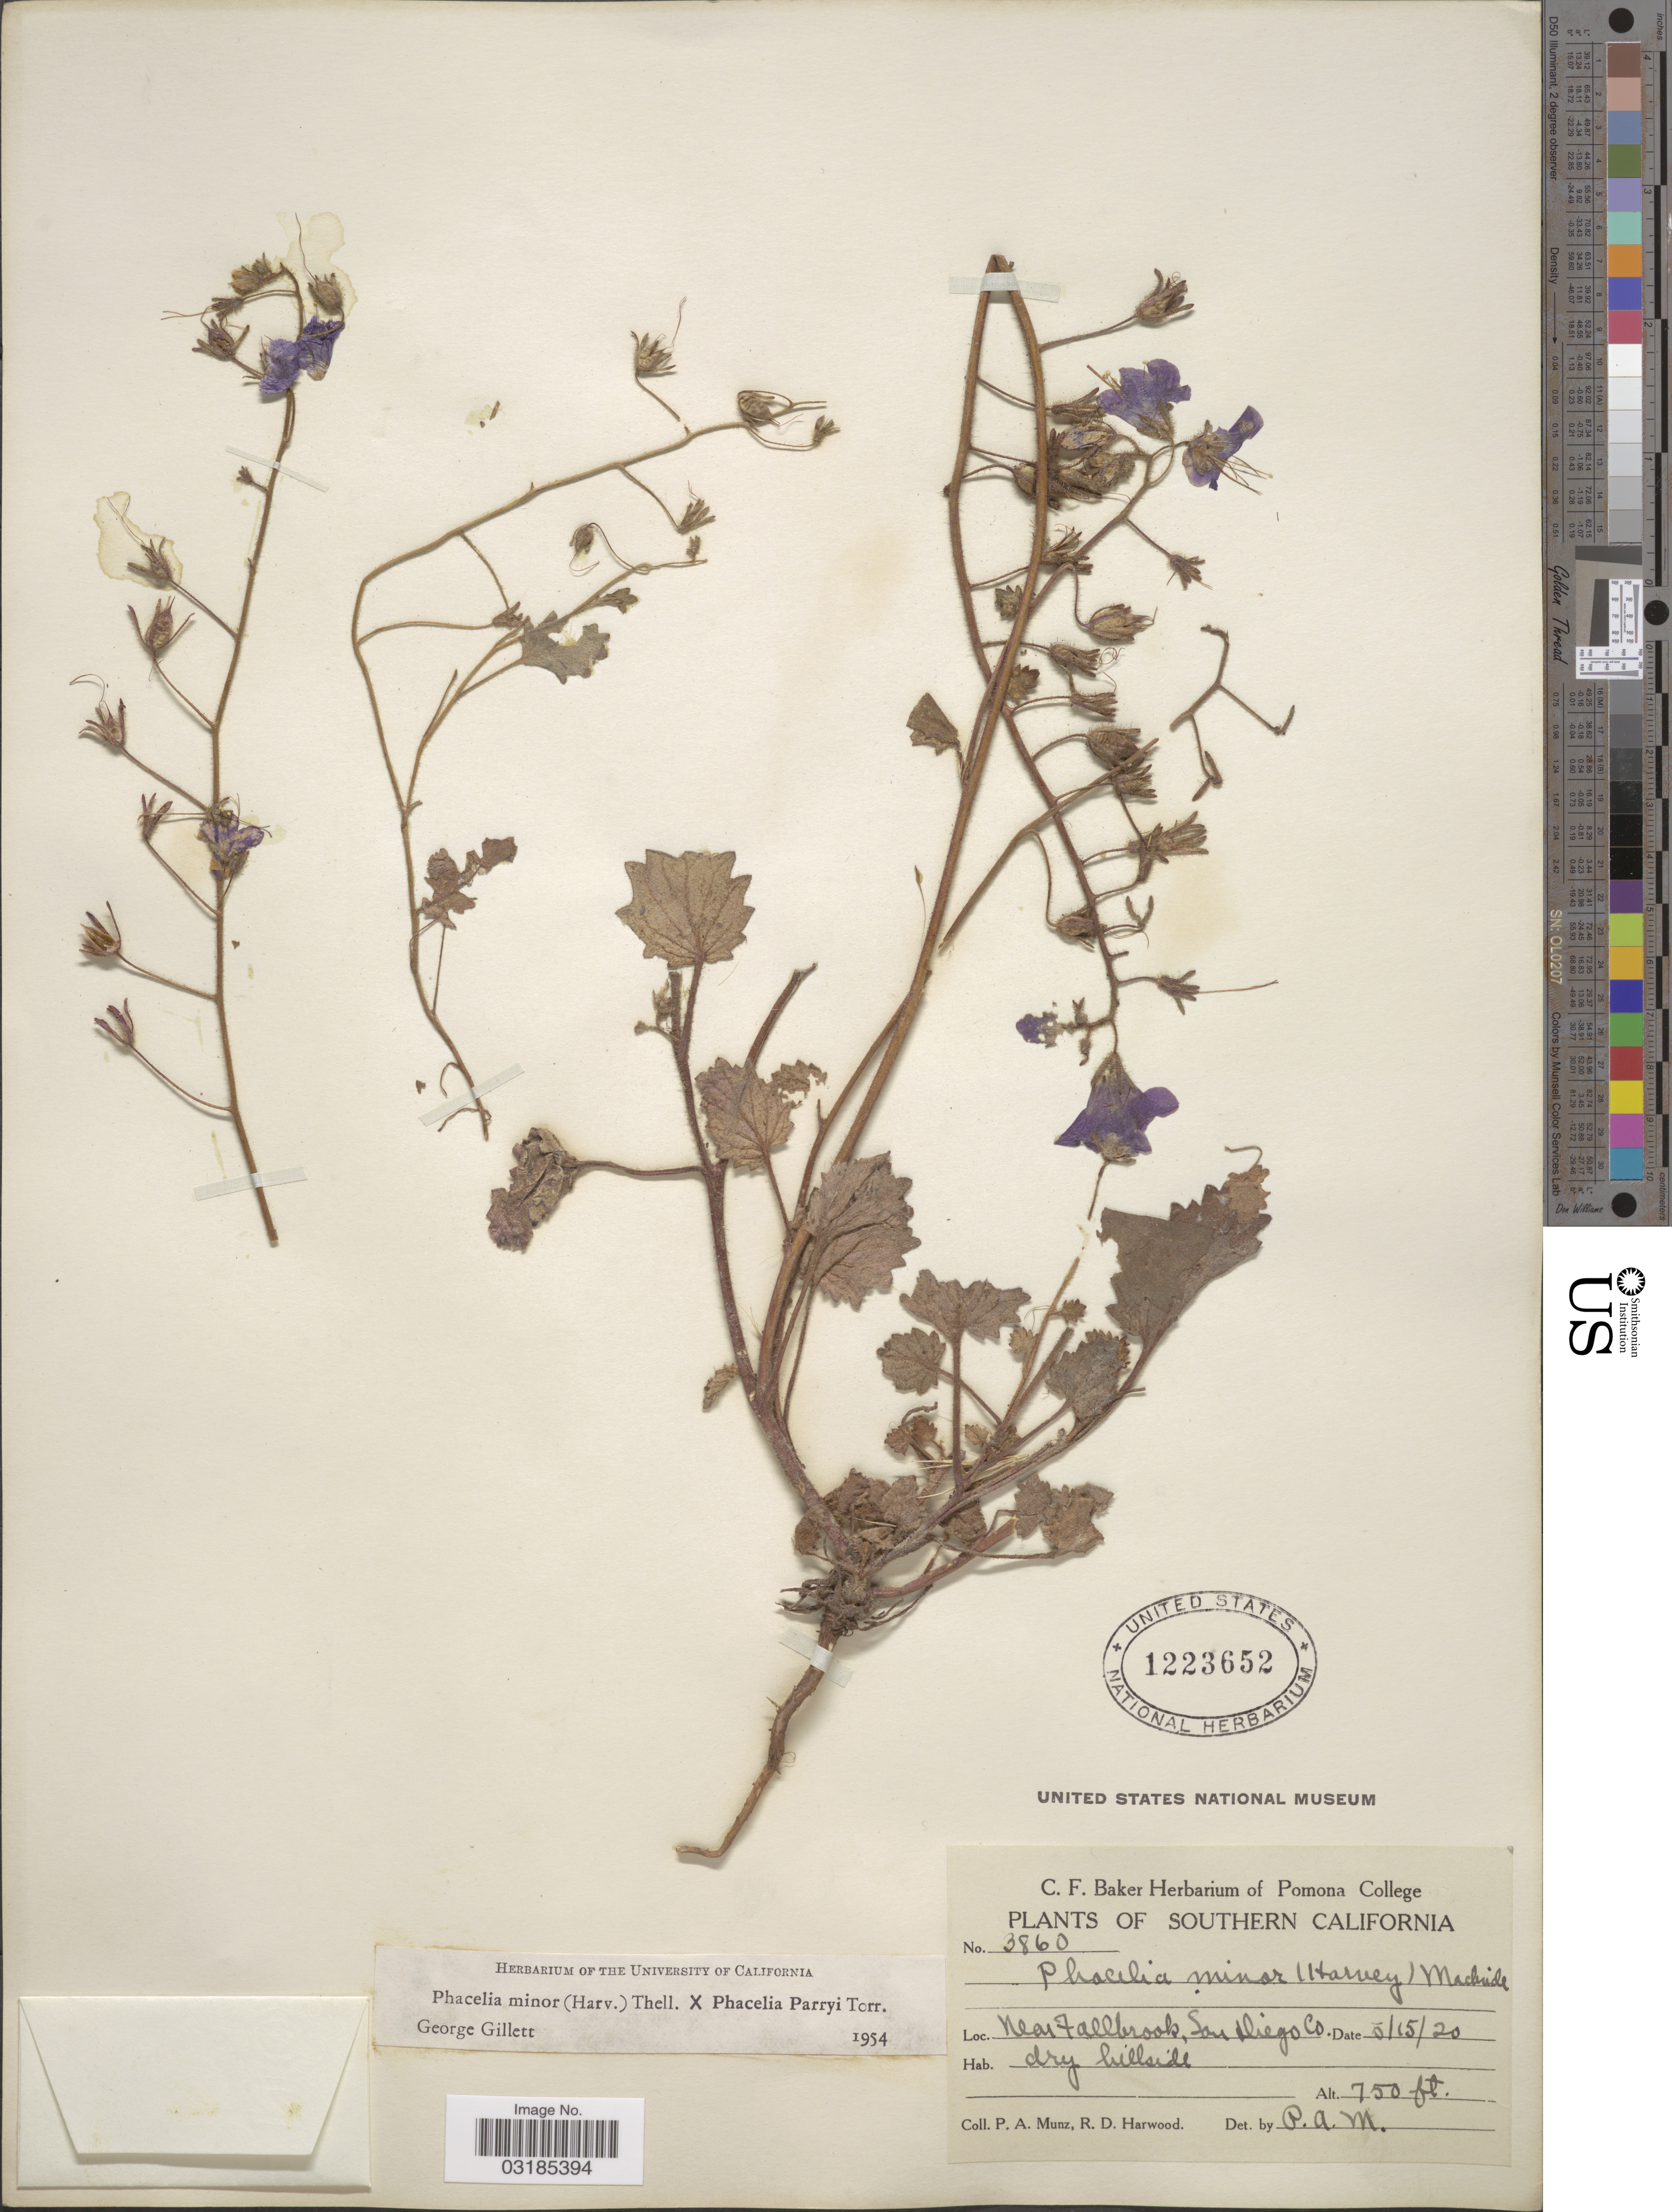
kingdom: Plantae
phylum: Tracheophyta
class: Magnoliopsida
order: Boraginales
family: Hydrophyllaceae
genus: Phacelia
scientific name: Phacelia minor x P. parryi Torr. in Emory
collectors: P. A. Munz & R. Harwood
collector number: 3860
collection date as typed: Transcribed d/m/y: 15/5/20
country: United States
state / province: California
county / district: San Diego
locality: Southern California. Near Fallbrook, San Diego Co.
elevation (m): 229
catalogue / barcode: US 1223652